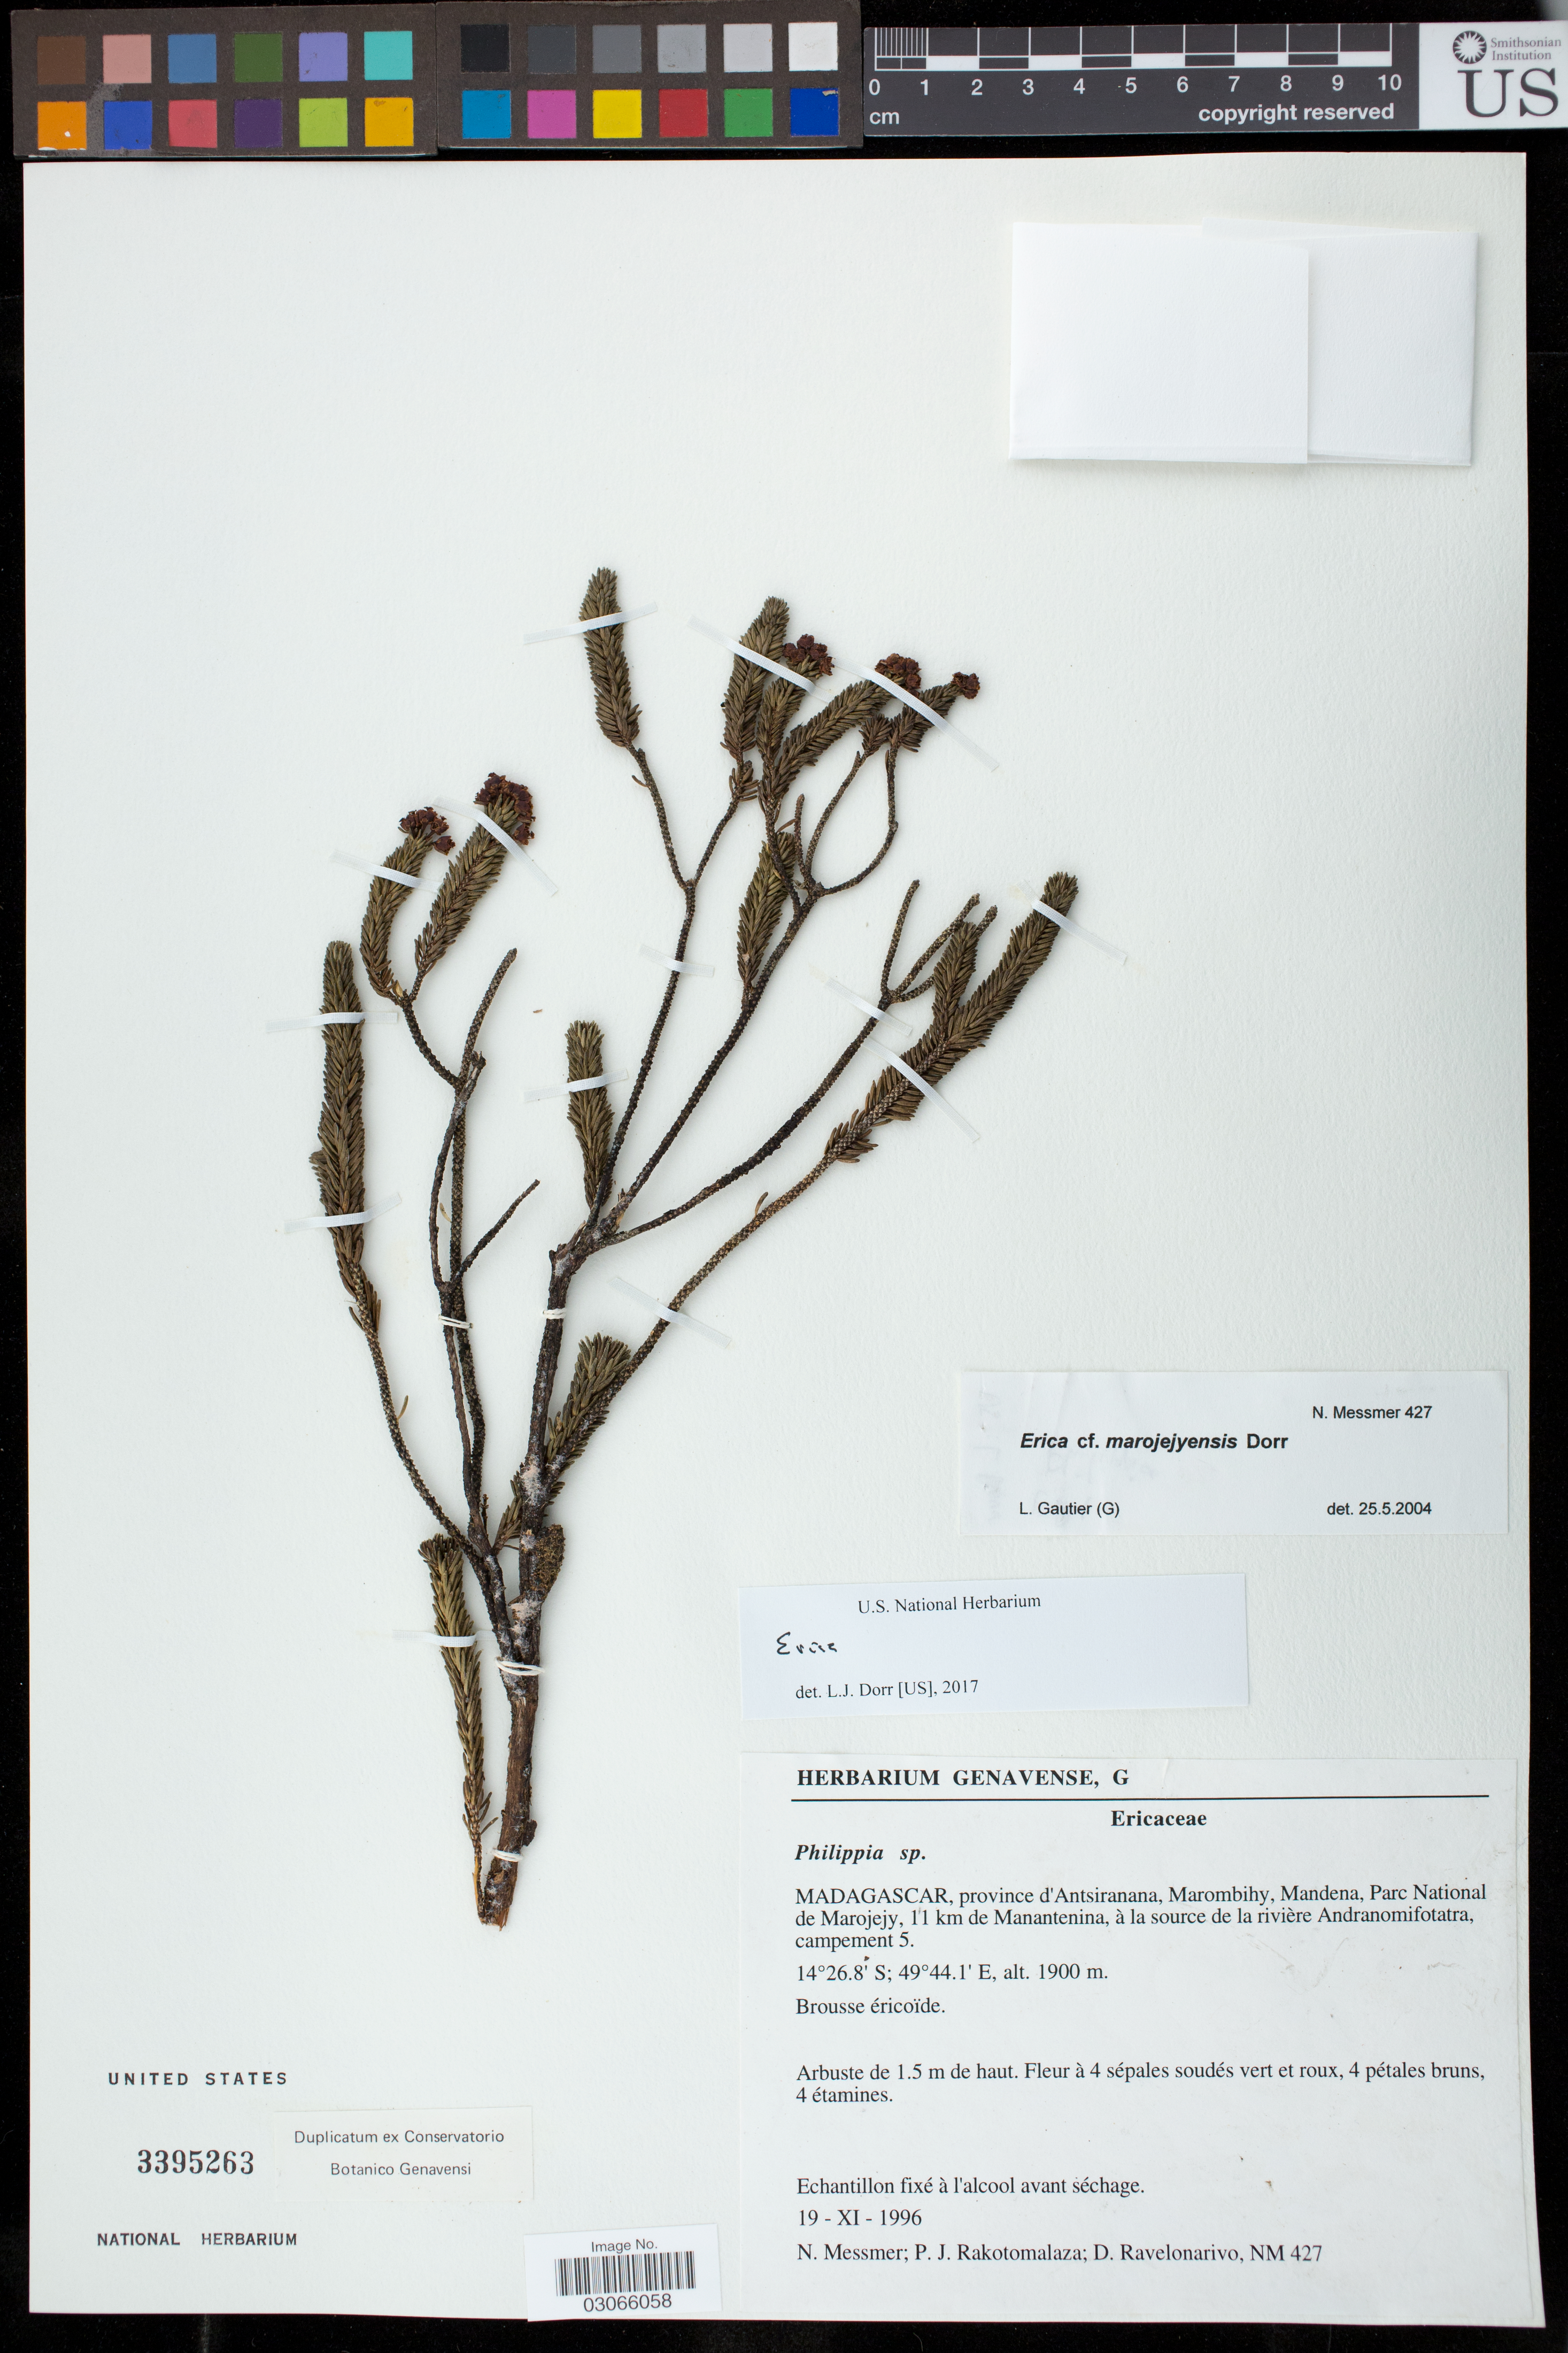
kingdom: Plantae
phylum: Tracheophyta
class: Magnoliopsida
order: Ericales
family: Ericaceae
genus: Erica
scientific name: Erica marojejyensis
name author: Dorr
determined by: Gautier, L.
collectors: N. Messmer, P. J. Rakotomalaza & D. Ravelonarivo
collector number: NM427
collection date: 1996-11-19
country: Madagascar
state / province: Sava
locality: Marombihy, Mandena, Parc National de Marojejy, 11 km de Manantenina, à la source de la rivière Andranomifotatra, campement 5.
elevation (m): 1900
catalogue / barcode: US 3395263